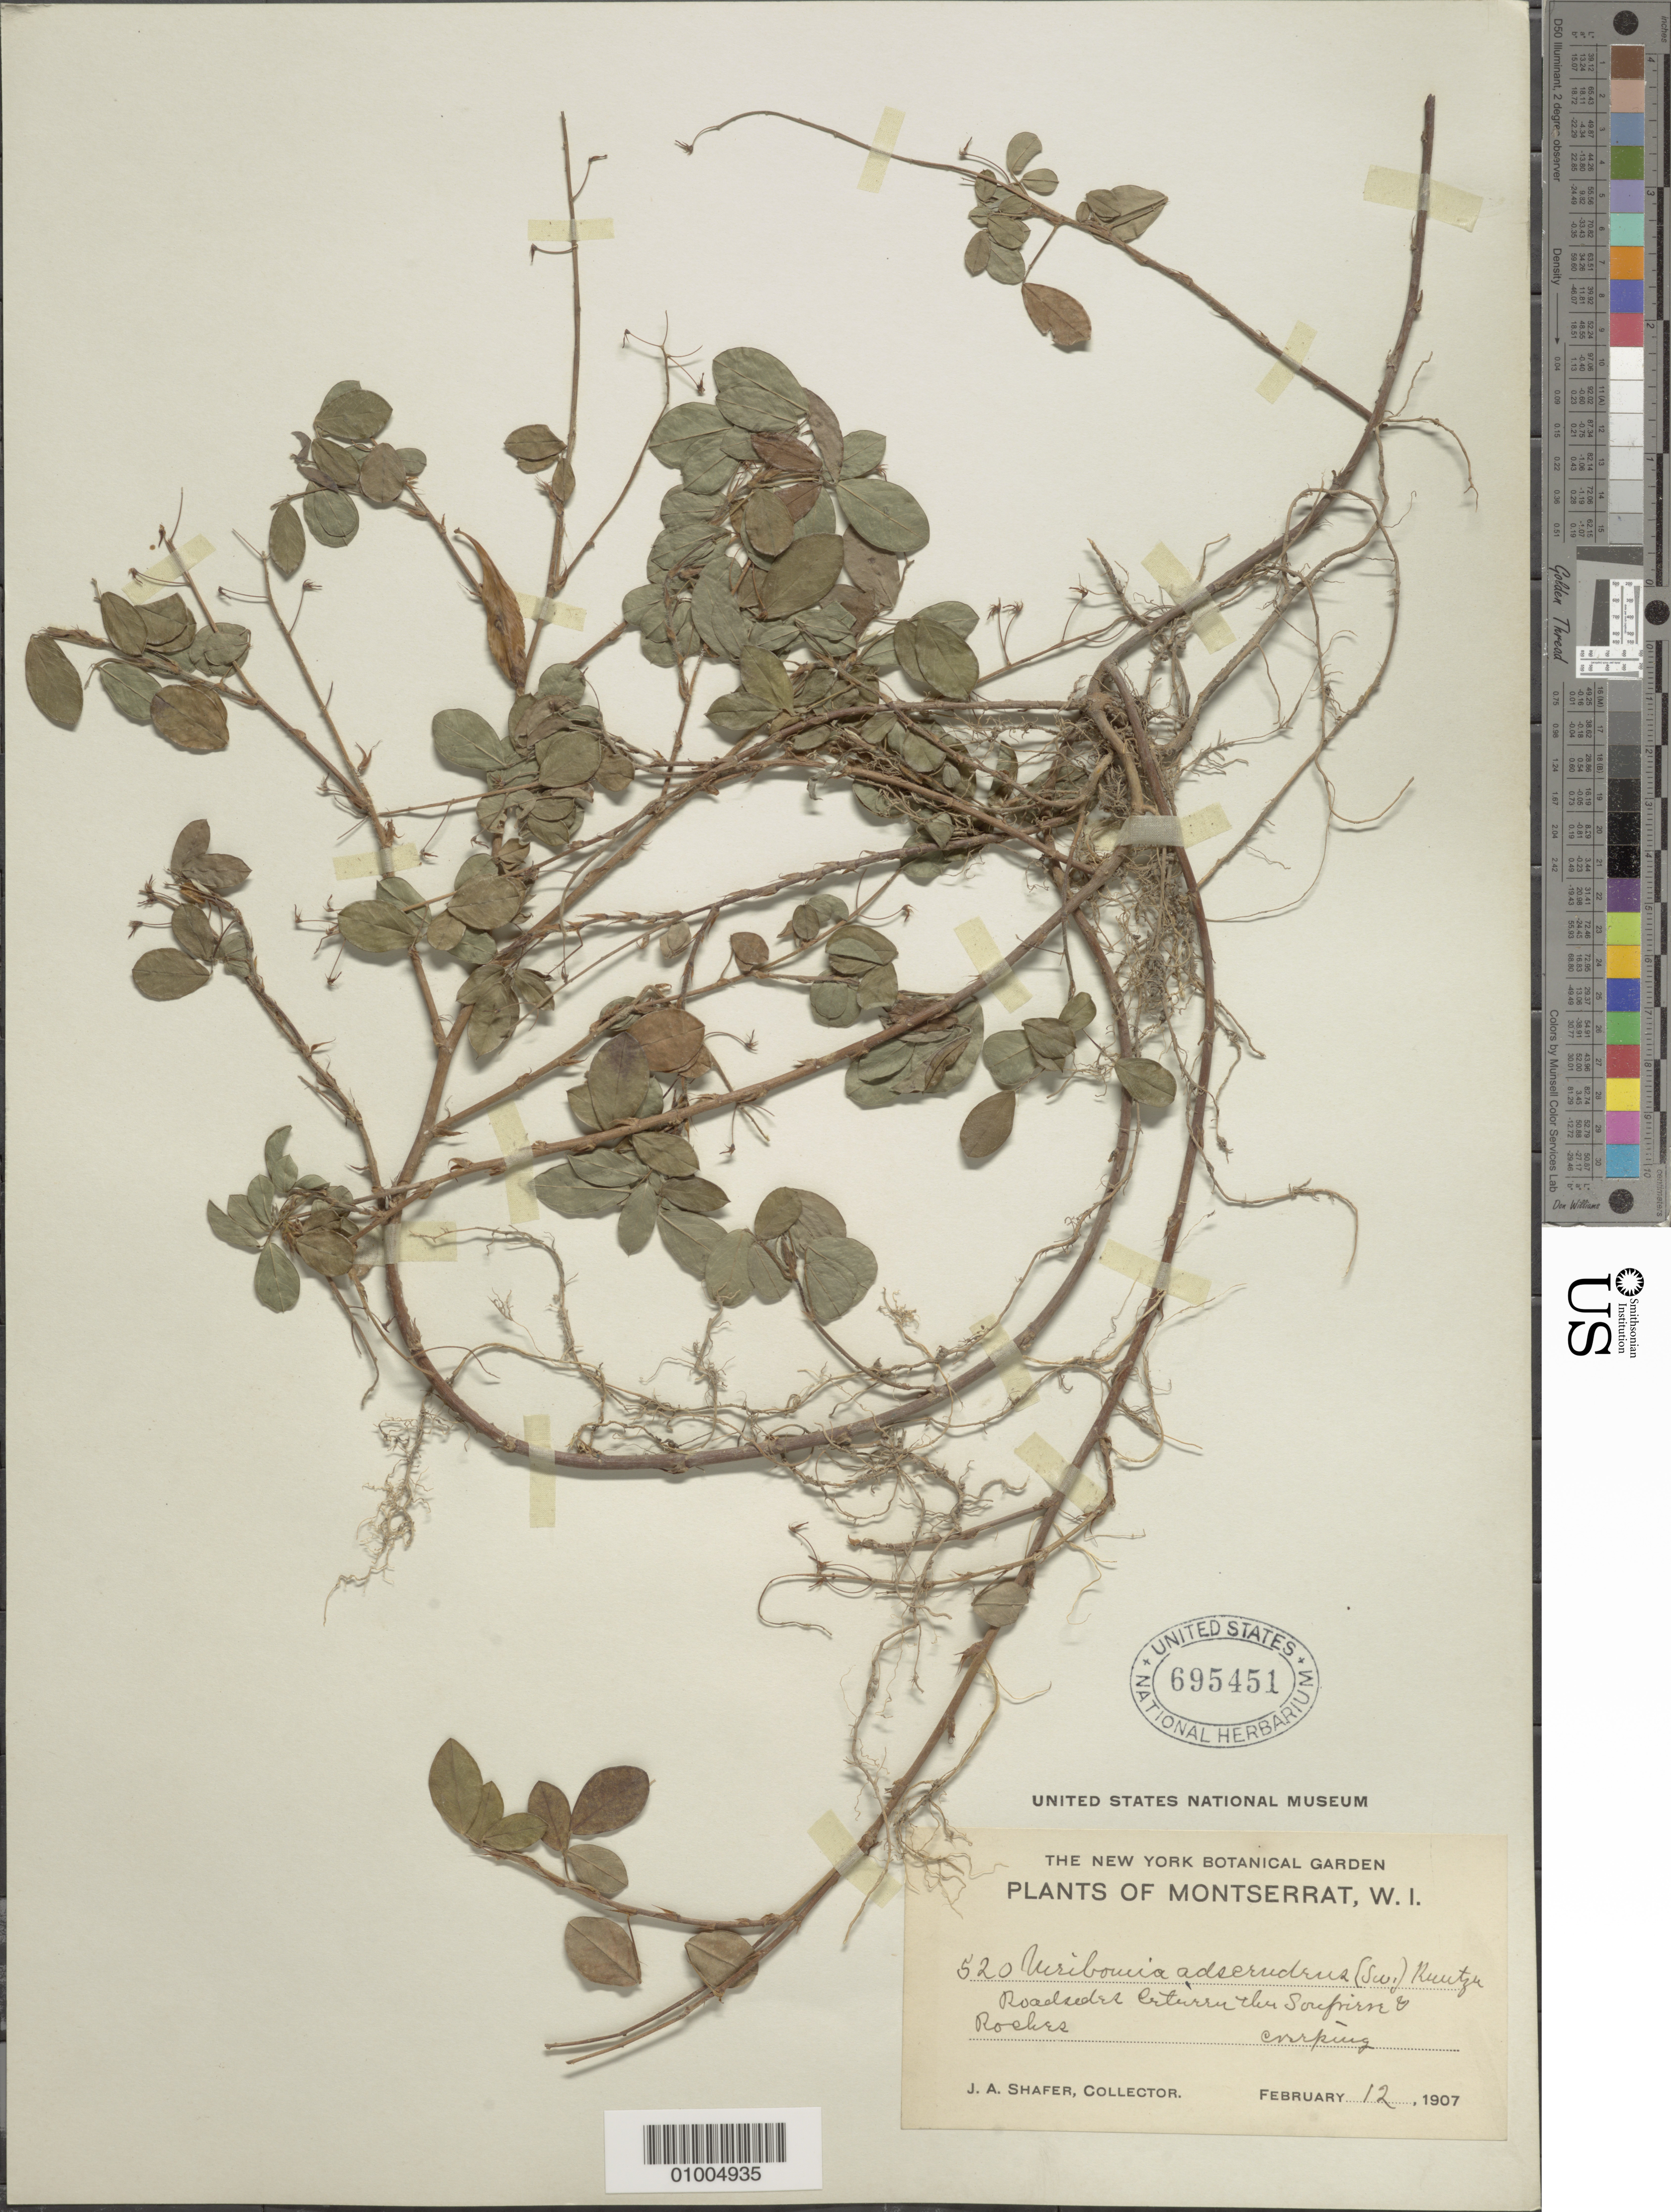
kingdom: Plantae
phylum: Tracheophyta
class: Magnoliopsida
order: Fabales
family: Fabaceae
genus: Grona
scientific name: Grona adscendens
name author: (Sw.) H. Ohashi & K. Ohashi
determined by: Strong, Mark T., (BOT), Smithsonian Institution - National Museum of Natural History (UNITED STATES)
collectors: J. A. Shafer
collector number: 520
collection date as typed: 12 Feb 1907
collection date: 1907-02-12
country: Montserrat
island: Montserrat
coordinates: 0 N, 0 E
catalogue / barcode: US 695451